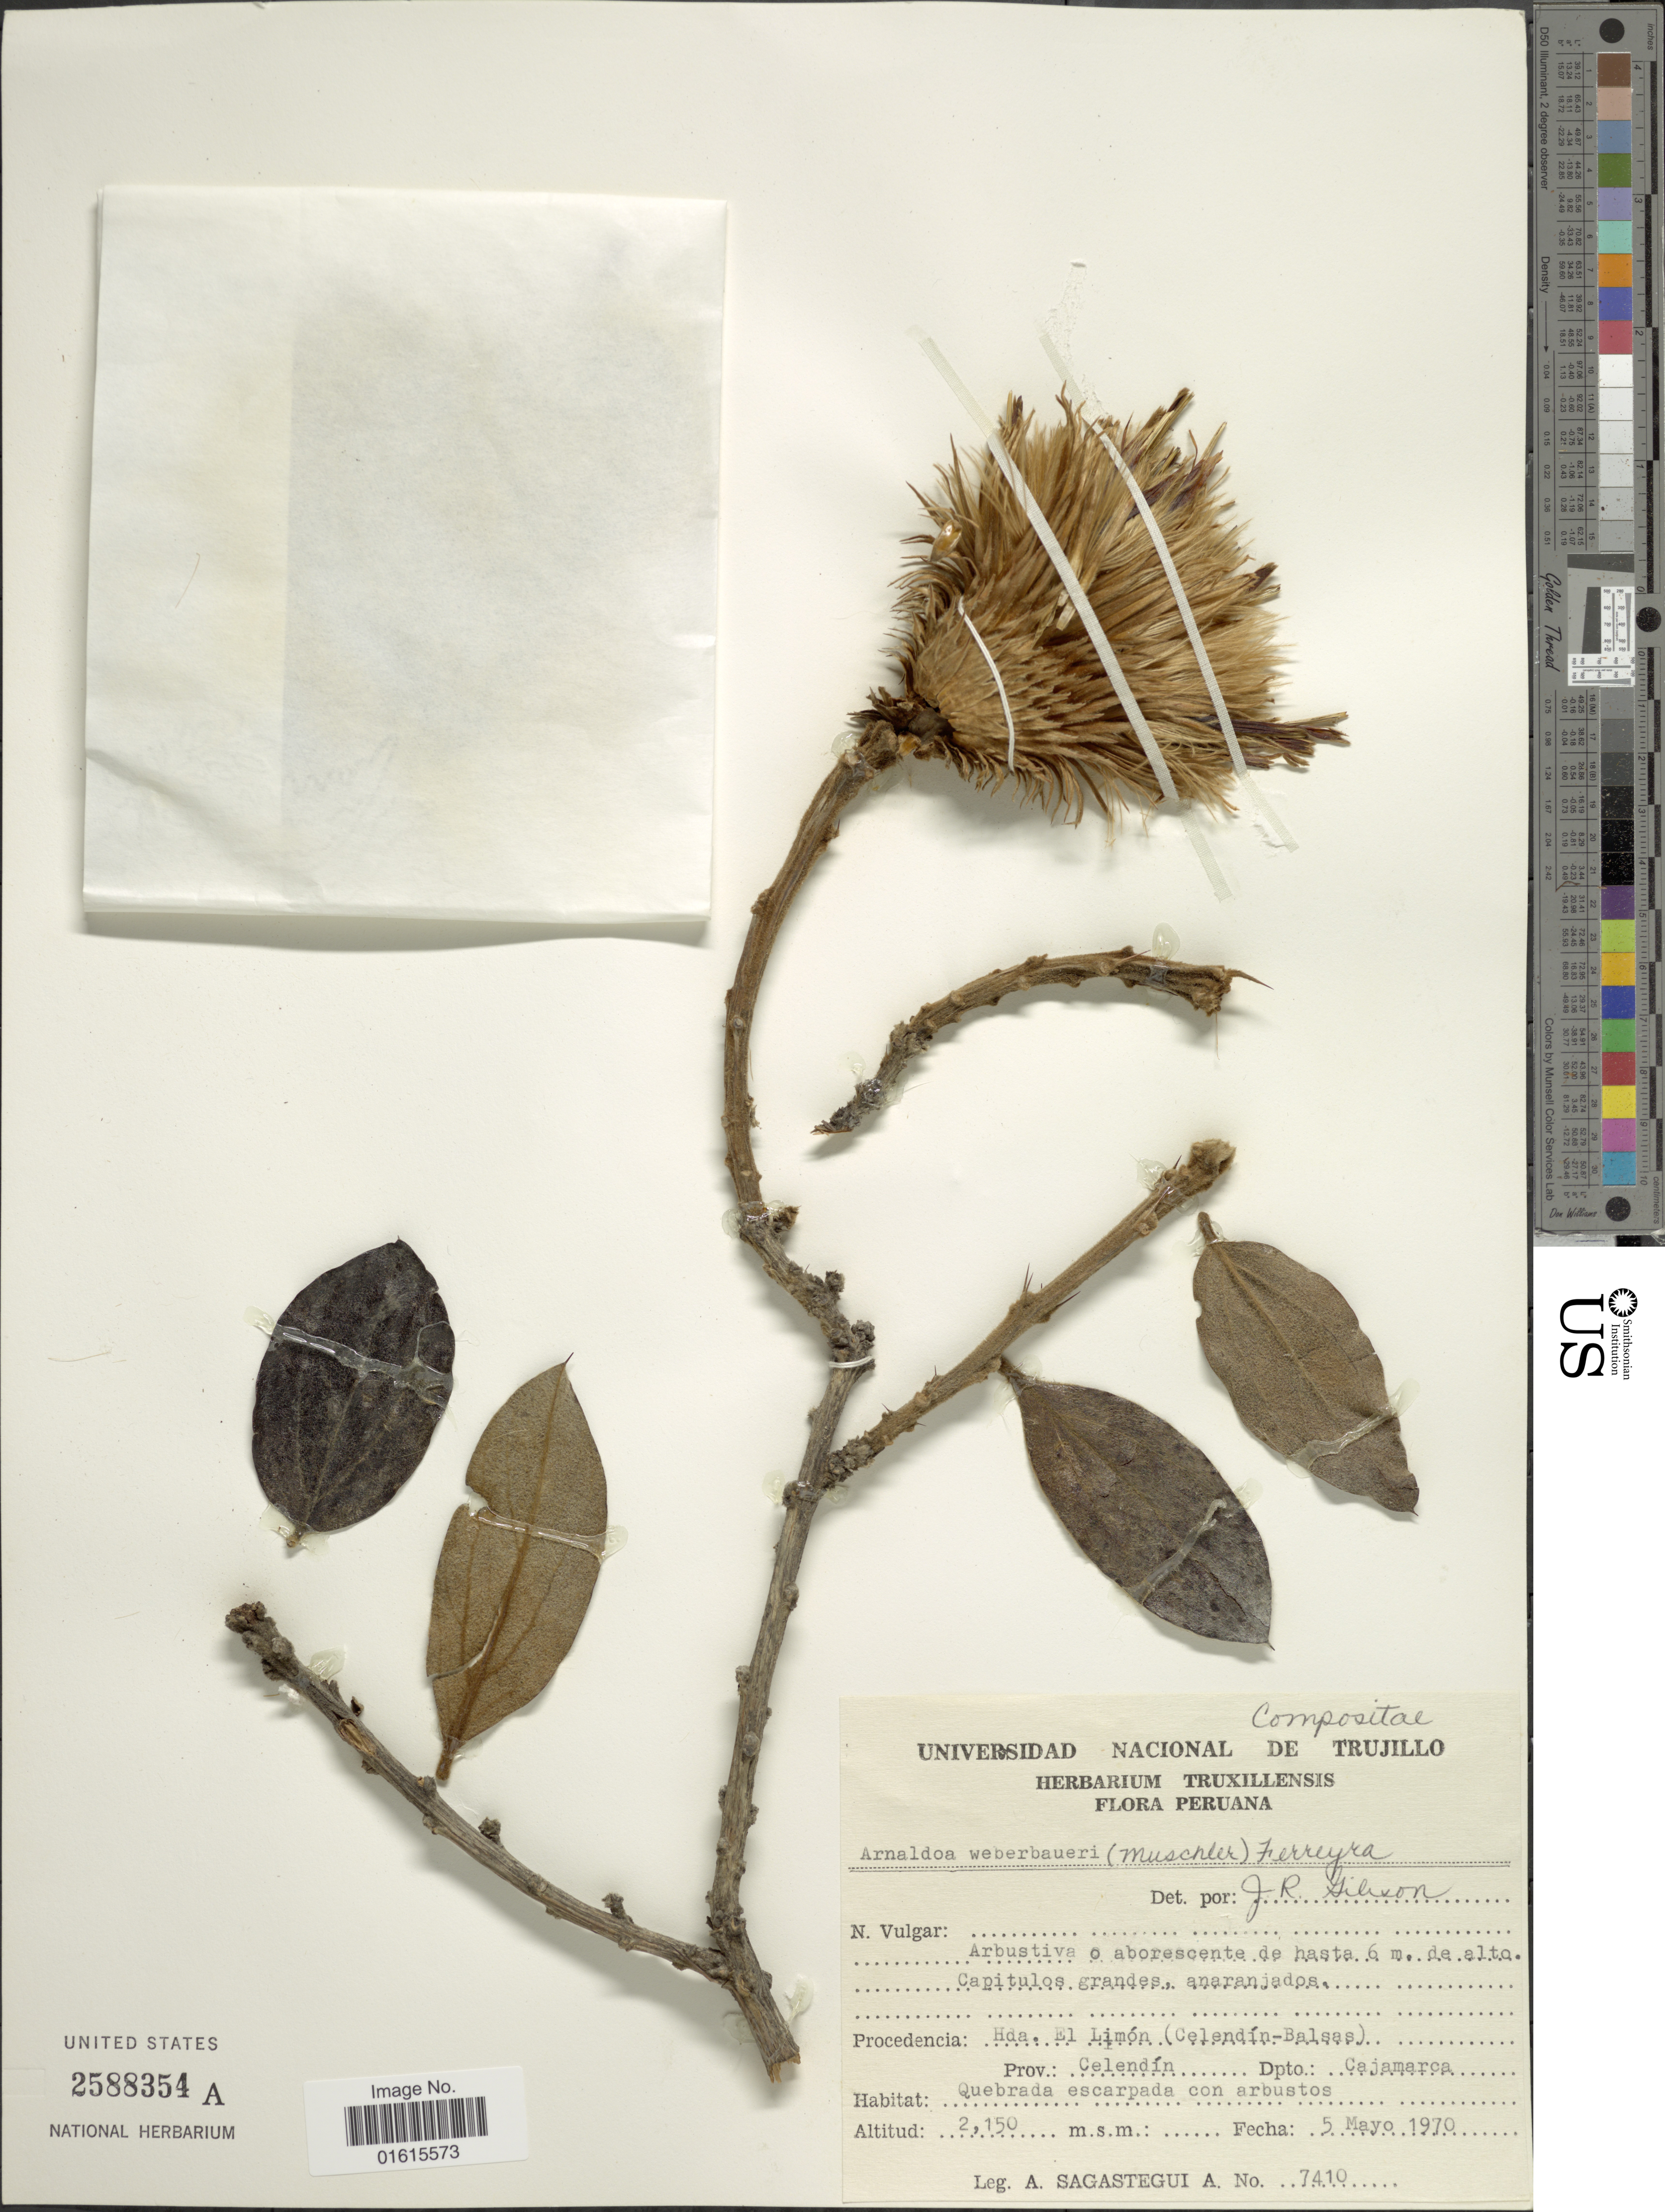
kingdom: Plantae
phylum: Tracheophyta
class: Magnoliopsida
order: Asterales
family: Asteraceae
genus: Arnaldoa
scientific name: Arnaldoa weberbaueri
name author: (Muschl.) Ferreyra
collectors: A. Sagástegui A.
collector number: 7410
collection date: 1970-05-05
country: Peru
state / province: Cajamarca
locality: Hda. El Limon (Celendin-Balsas) Prov. Celendin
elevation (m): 2150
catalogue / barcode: US 2588354A